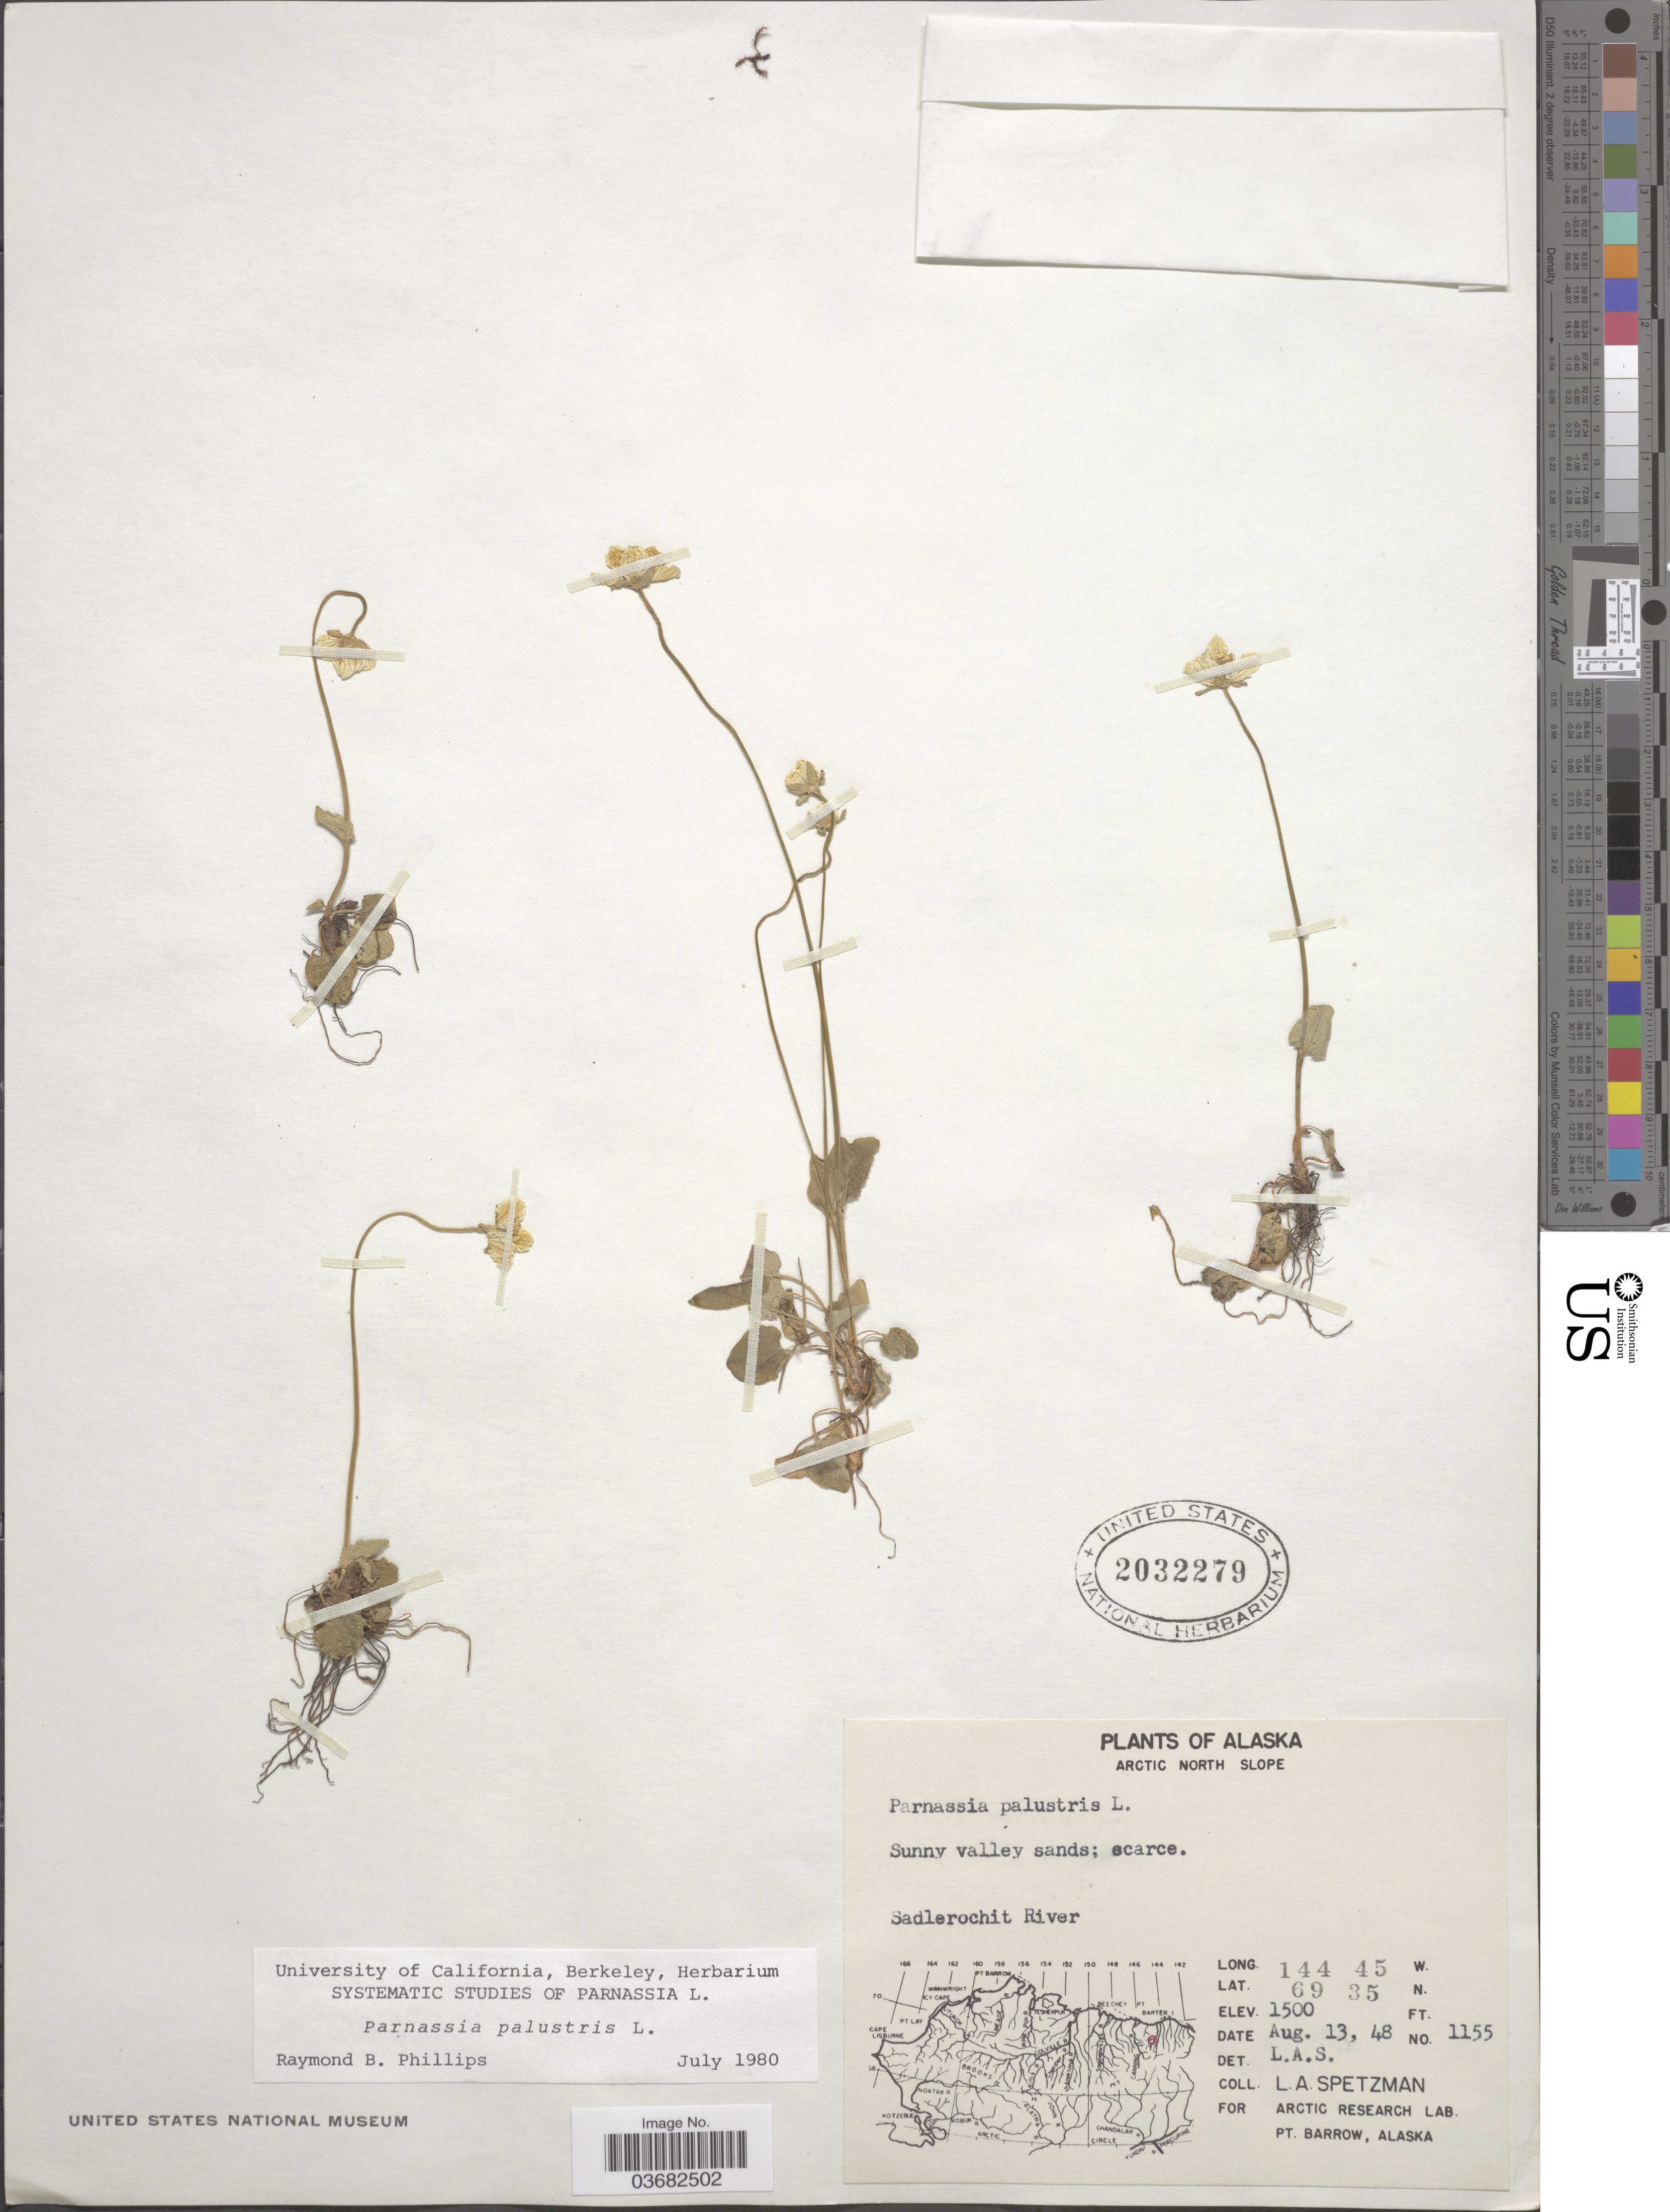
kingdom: Plantae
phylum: Tracheophyta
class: Magnoliopsida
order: Celastrales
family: Parnassiaceae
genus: Parnassia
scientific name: Parnassia palustris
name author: L.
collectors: L. Spetzman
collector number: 1155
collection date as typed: Transcribed d/m/y: 13/8/48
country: United States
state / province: Alaska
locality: Arctic North Slope. Sunny valley sands. Sadlerochit River.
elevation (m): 457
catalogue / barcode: US 2032279